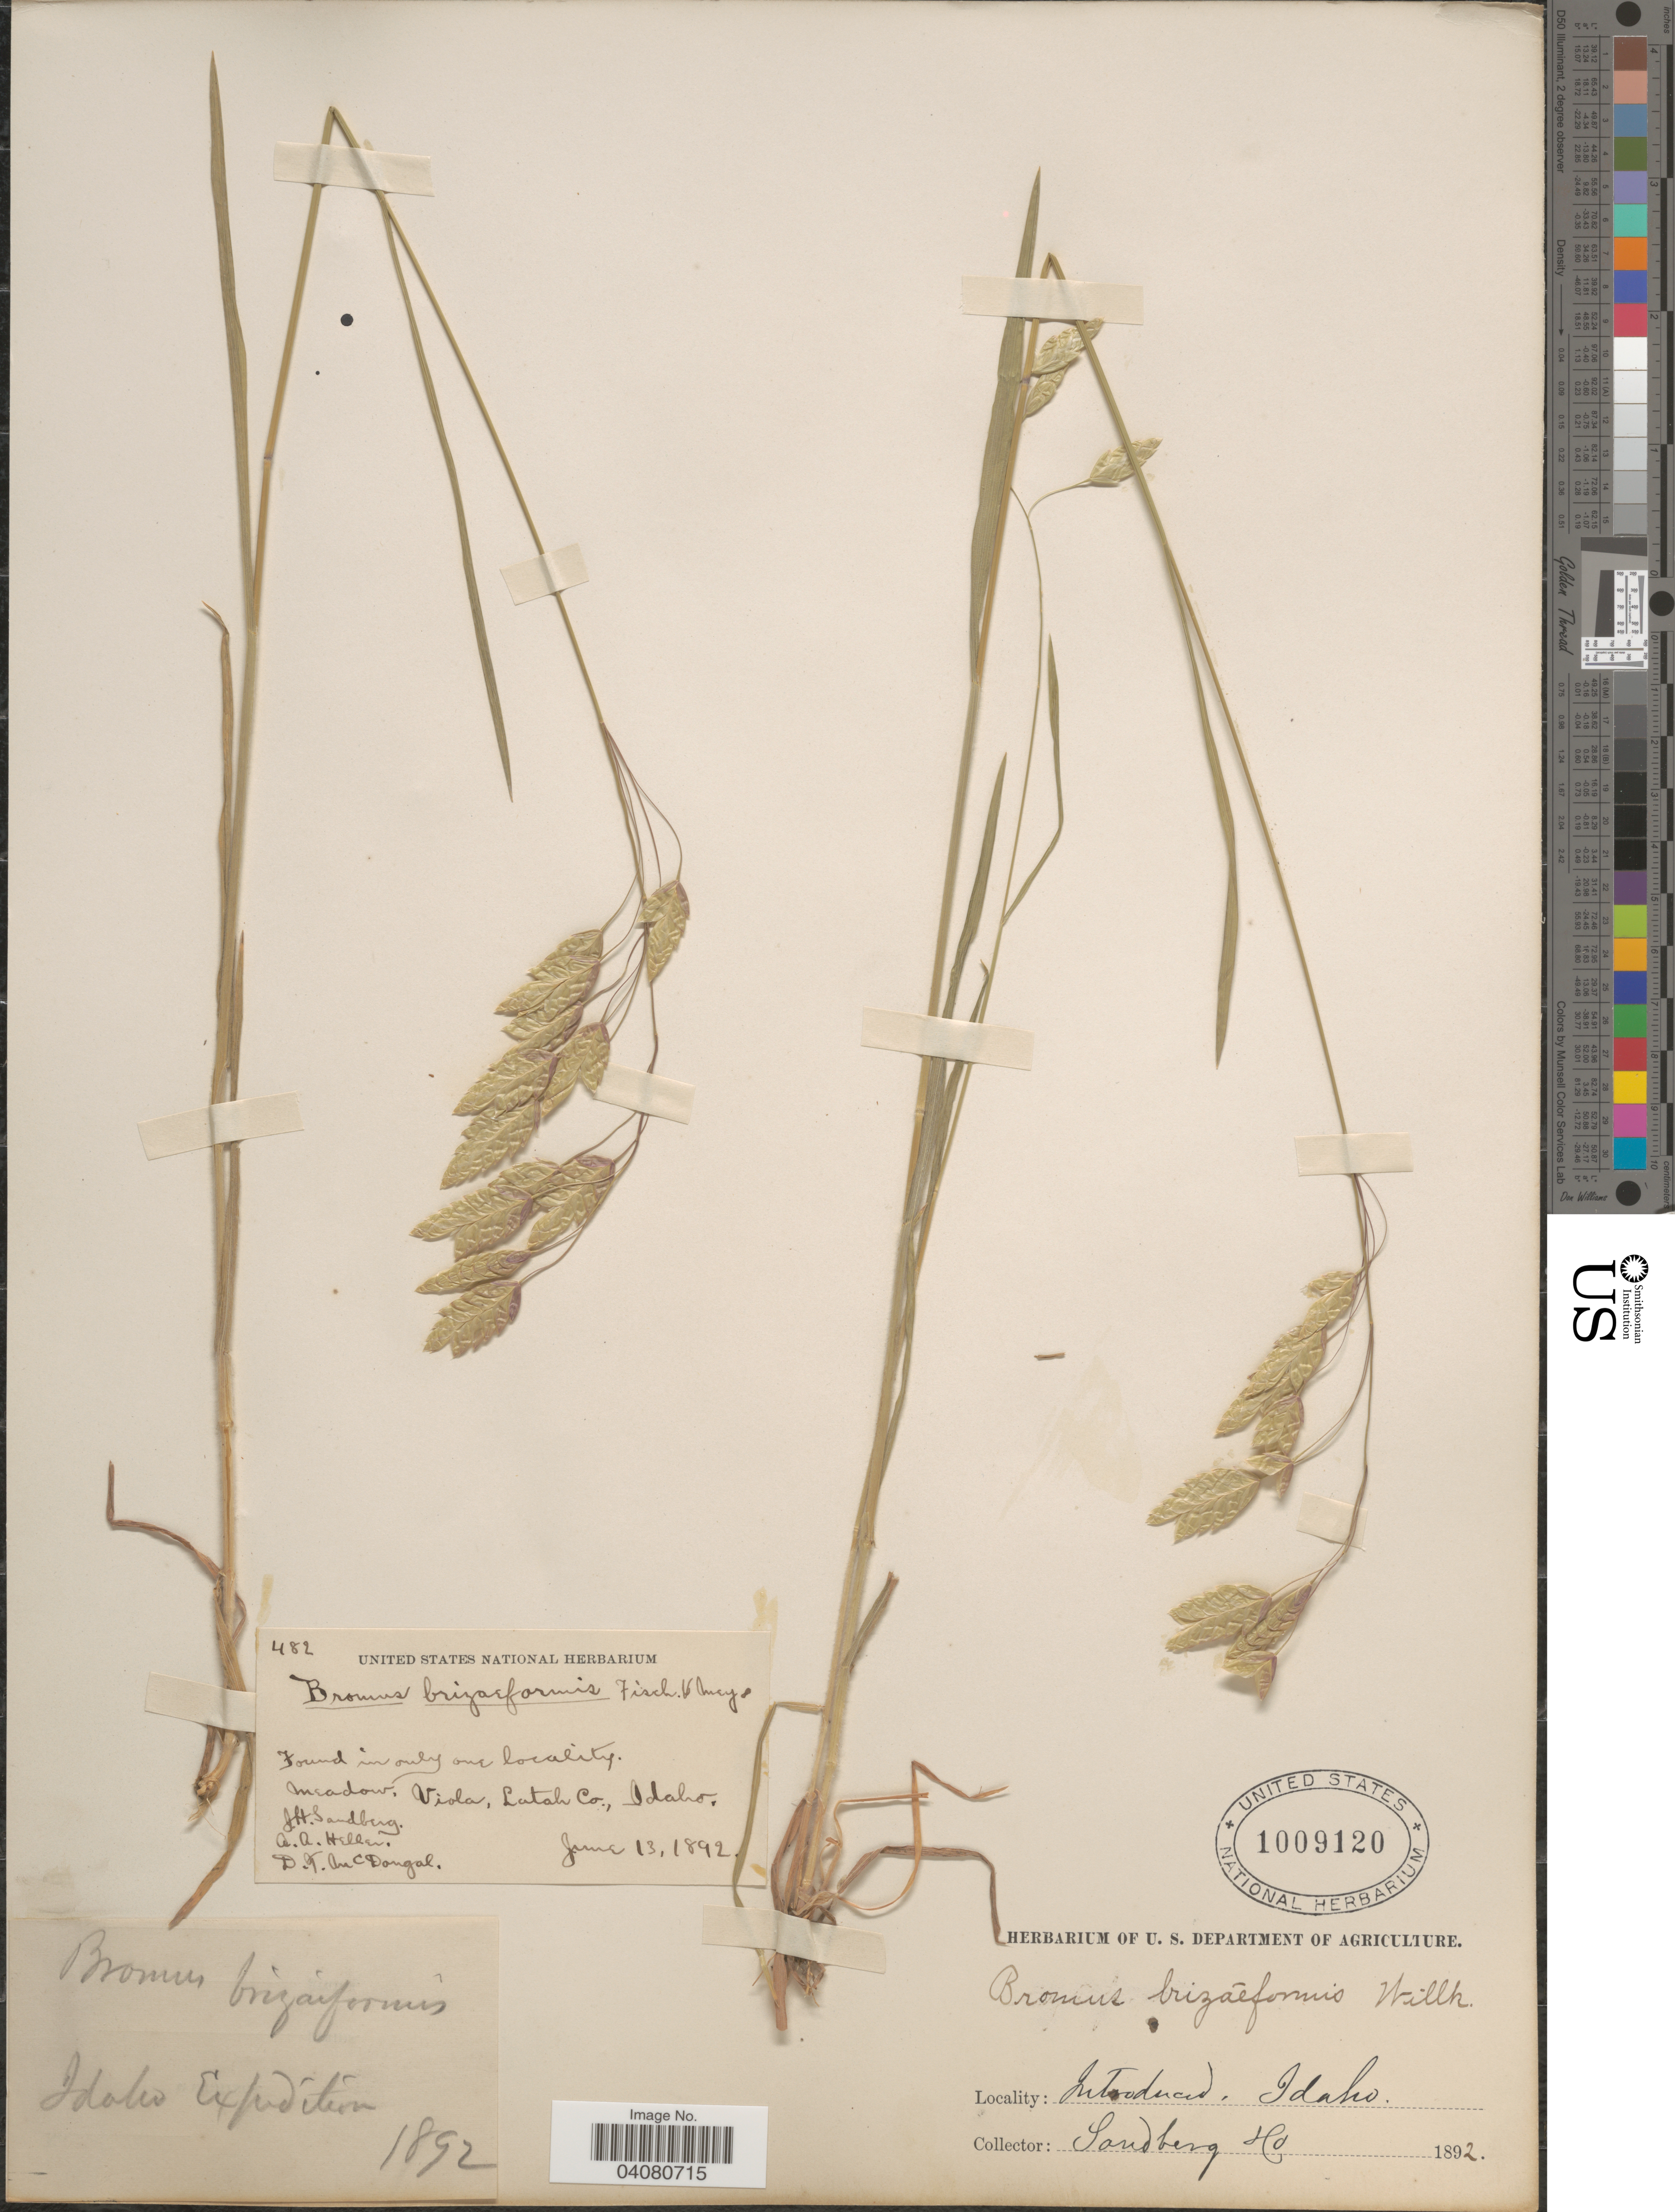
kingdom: Plantae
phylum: Tracheophyta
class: Liliopsida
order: Poales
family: Poaceae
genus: Bromus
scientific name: Bromus briziformis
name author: Fisch. & C.A. Mey.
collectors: J. H. Sandberg, A. A. Heller & D. McDougal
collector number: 482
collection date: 1892-06-13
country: United States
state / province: Idaho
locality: Found in only one locality. Meadow. Viola, Latah Co. Idaho Expedition.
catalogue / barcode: US 1009120